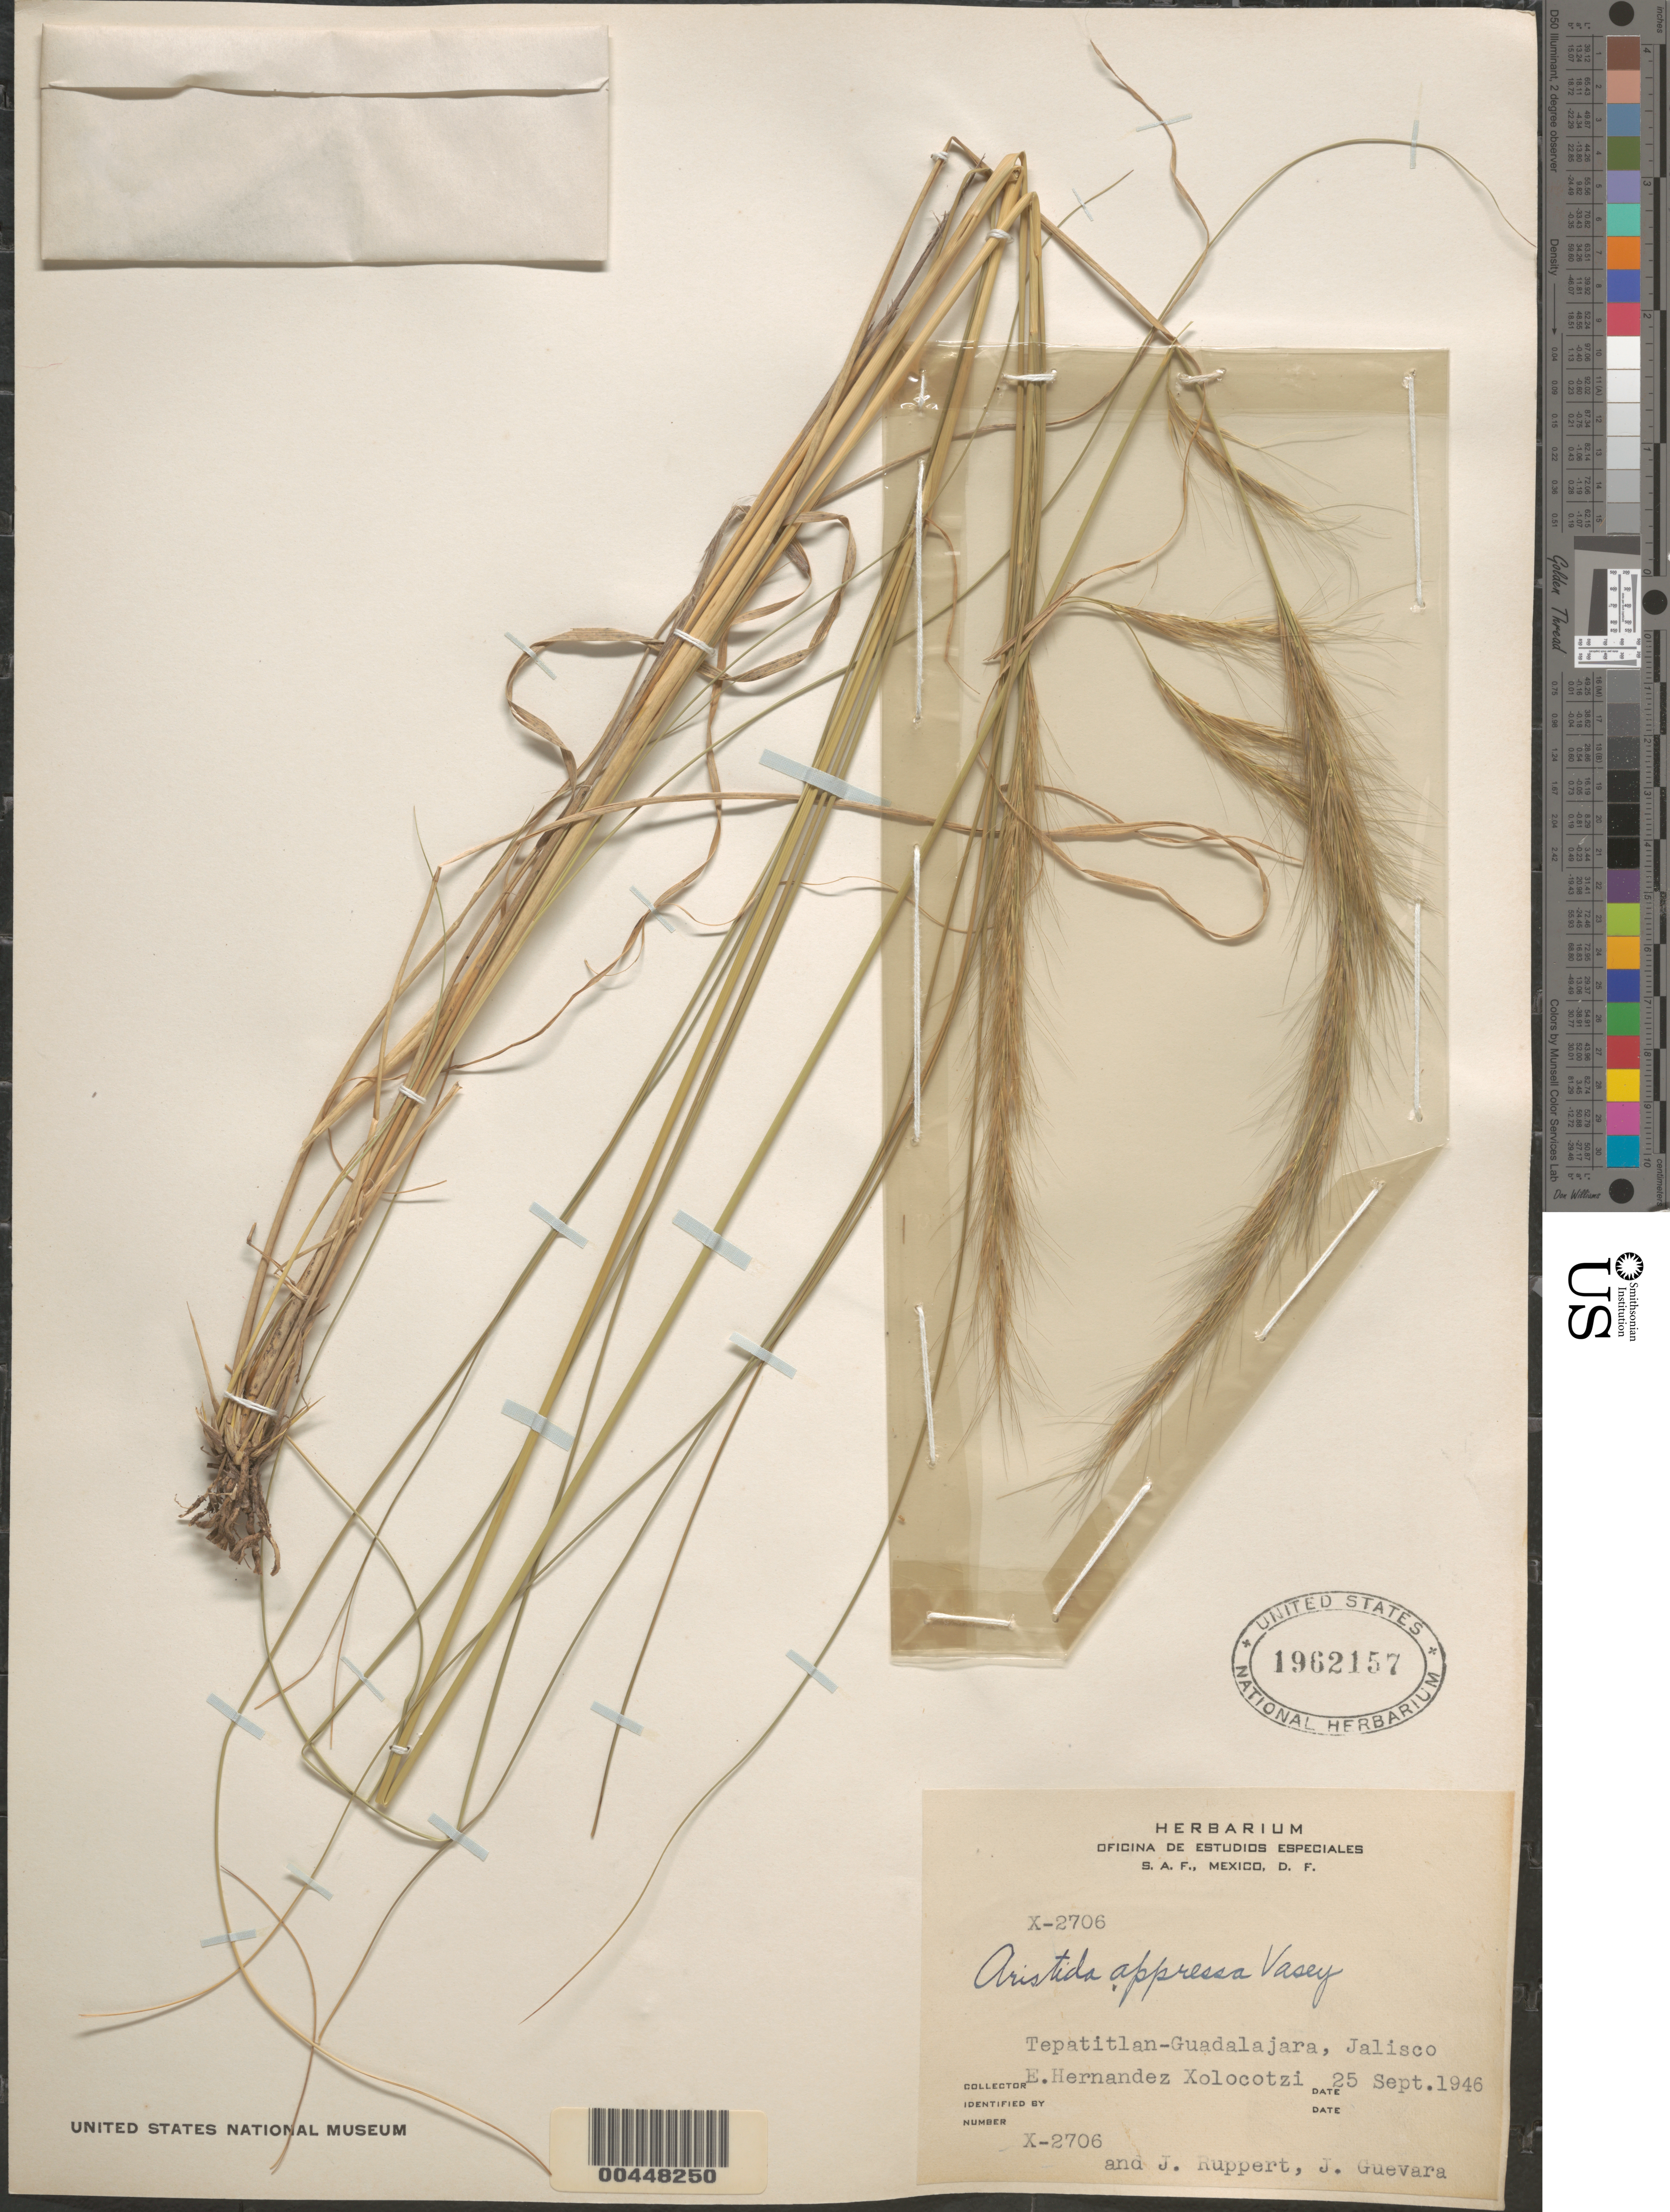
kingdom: Plantae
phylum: Tracheophyta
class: Liliopsida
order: Poales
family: Poaceae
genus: Aristida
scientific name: Aristida appressa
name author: Vasey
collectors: E. I. Hernández-X., J. Ruppert & J. Guevara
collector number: X-2706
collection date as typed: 25 Sep 1946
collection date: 1946-09-25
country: Mexico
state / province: Jalisco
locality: Tepatitlan - Guadalajara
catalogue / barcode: US 1962157